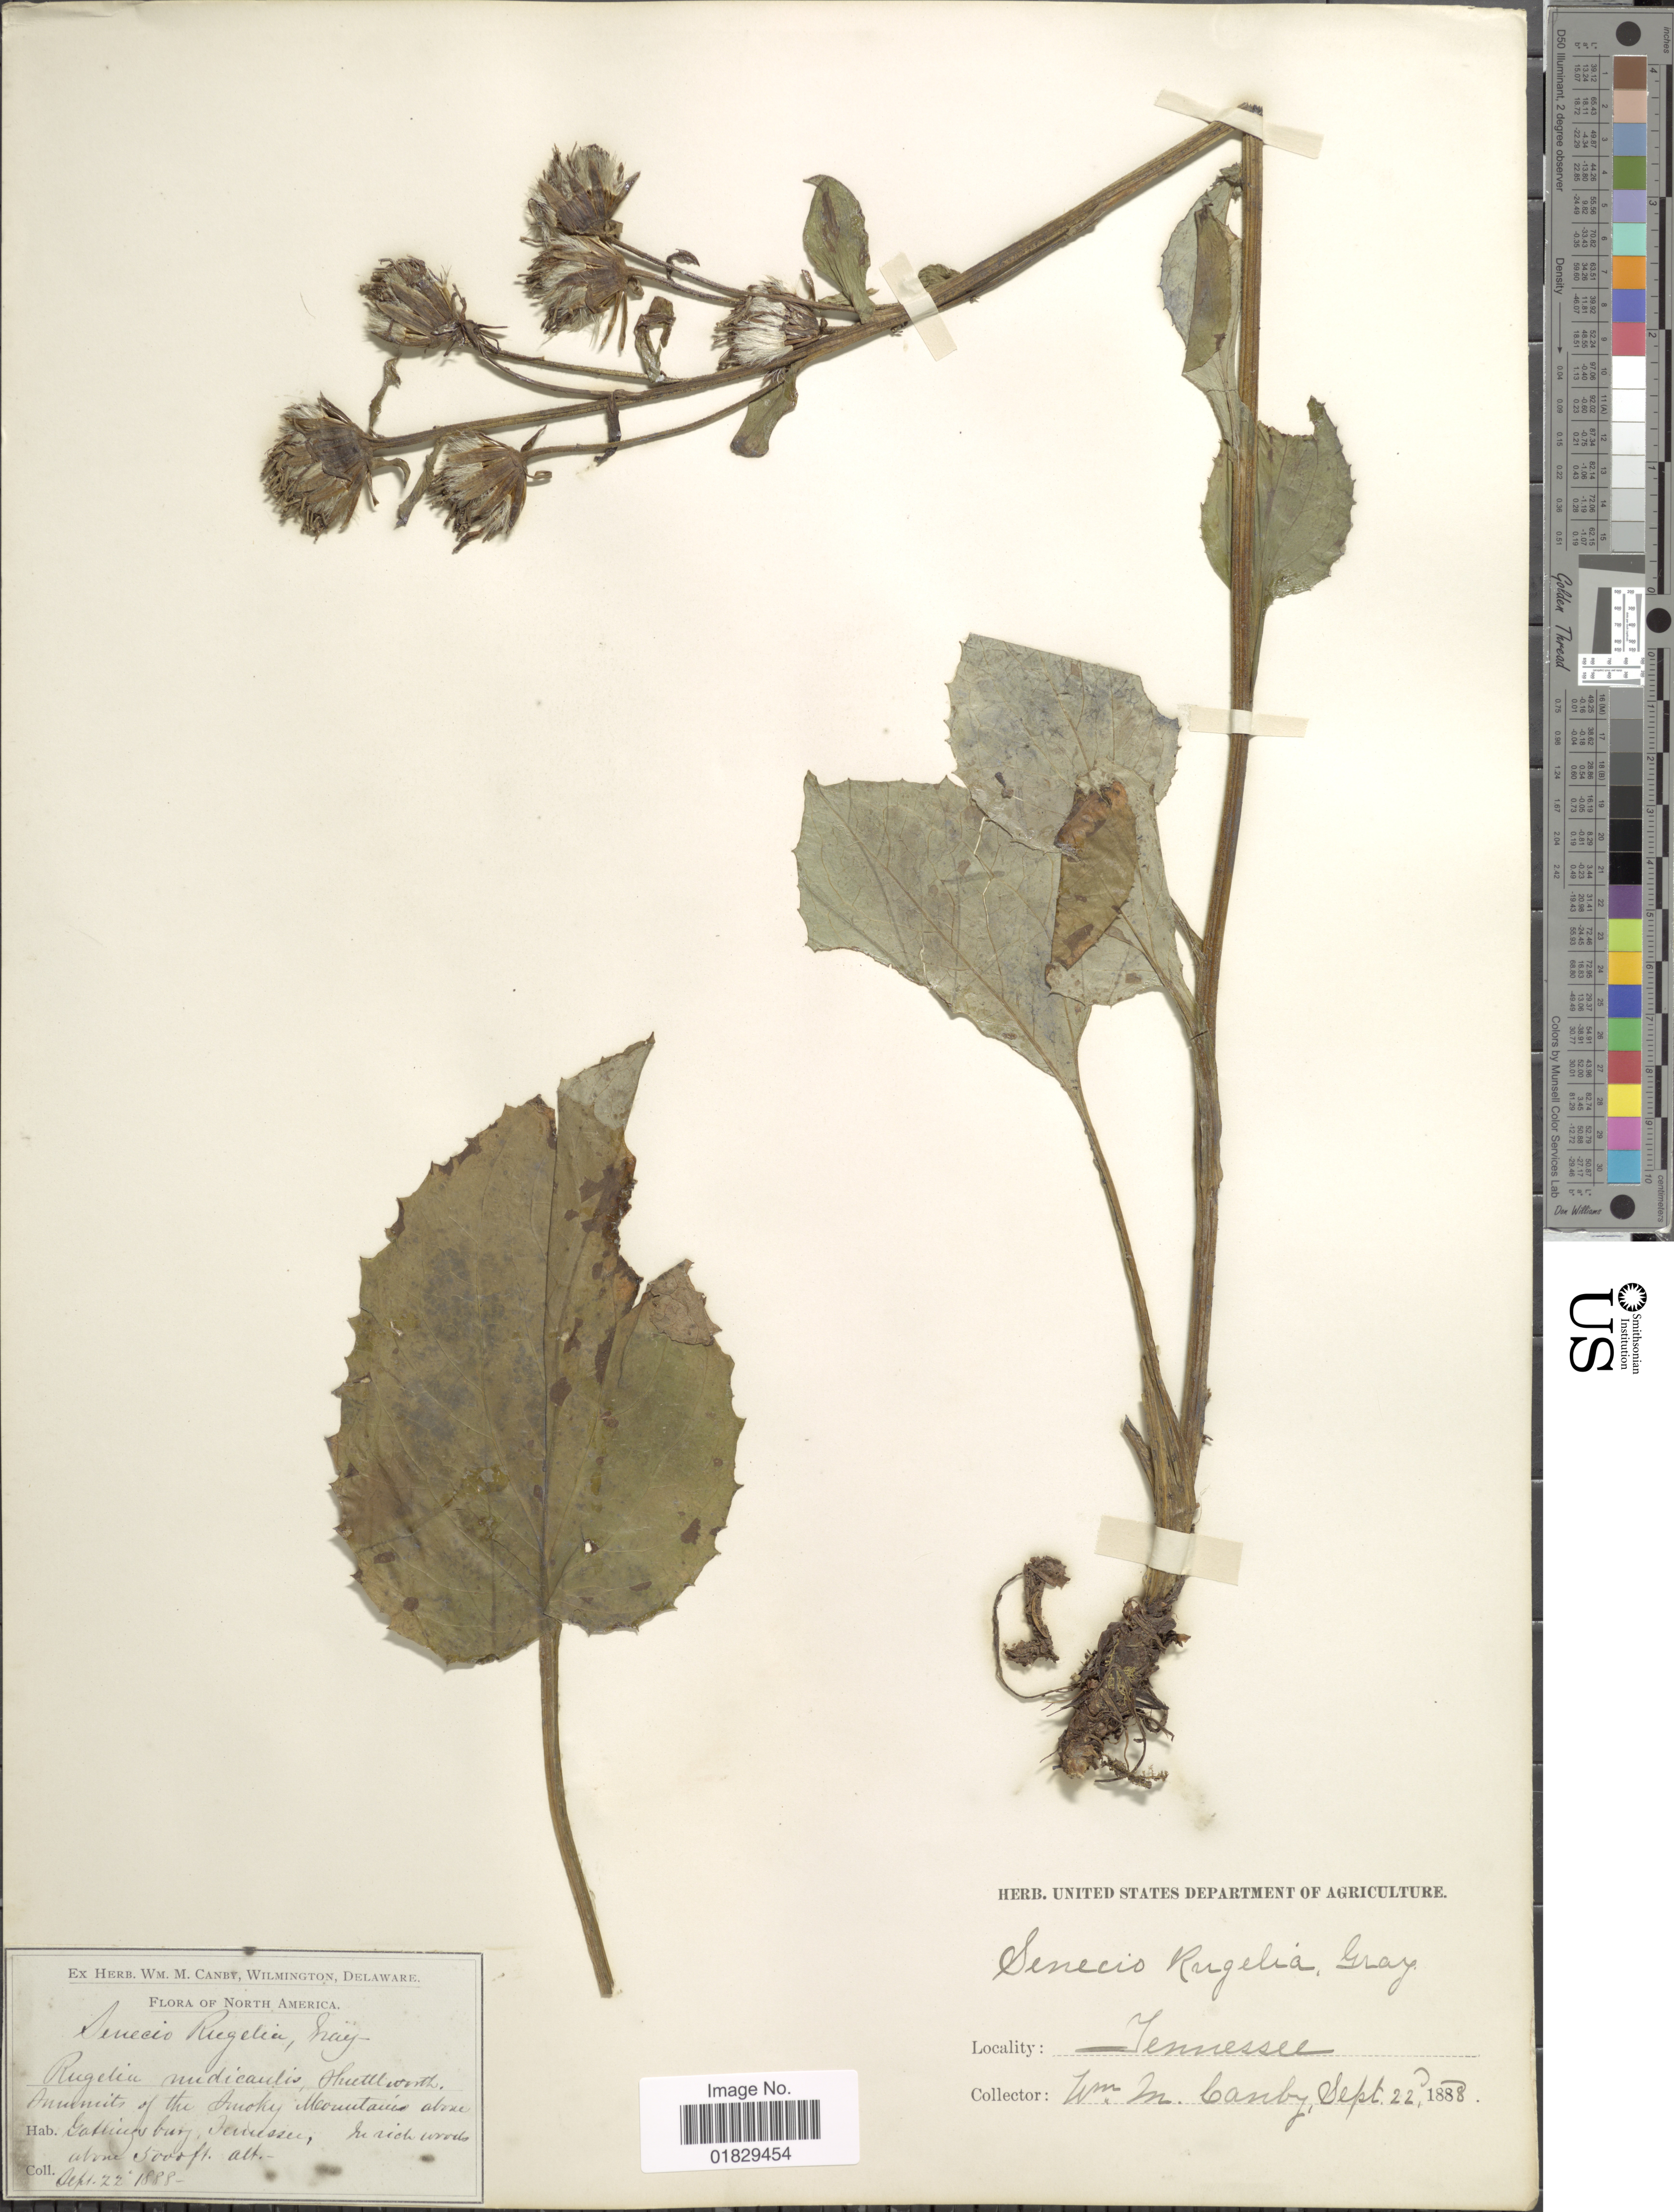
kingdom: Plantae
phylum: Tracheophyta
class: Magnoliopsida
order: Asterales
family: Asteraceae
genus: Rugelia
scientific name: Rugelia nudicaulis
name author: Shuttlew. ex Chapm.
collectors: W. M. Canby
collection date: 1888-09-22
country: United States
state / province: Tennessee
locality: Summits of the Smoky Mountains above Gatlingsburg, Tennessee.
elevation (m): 1524